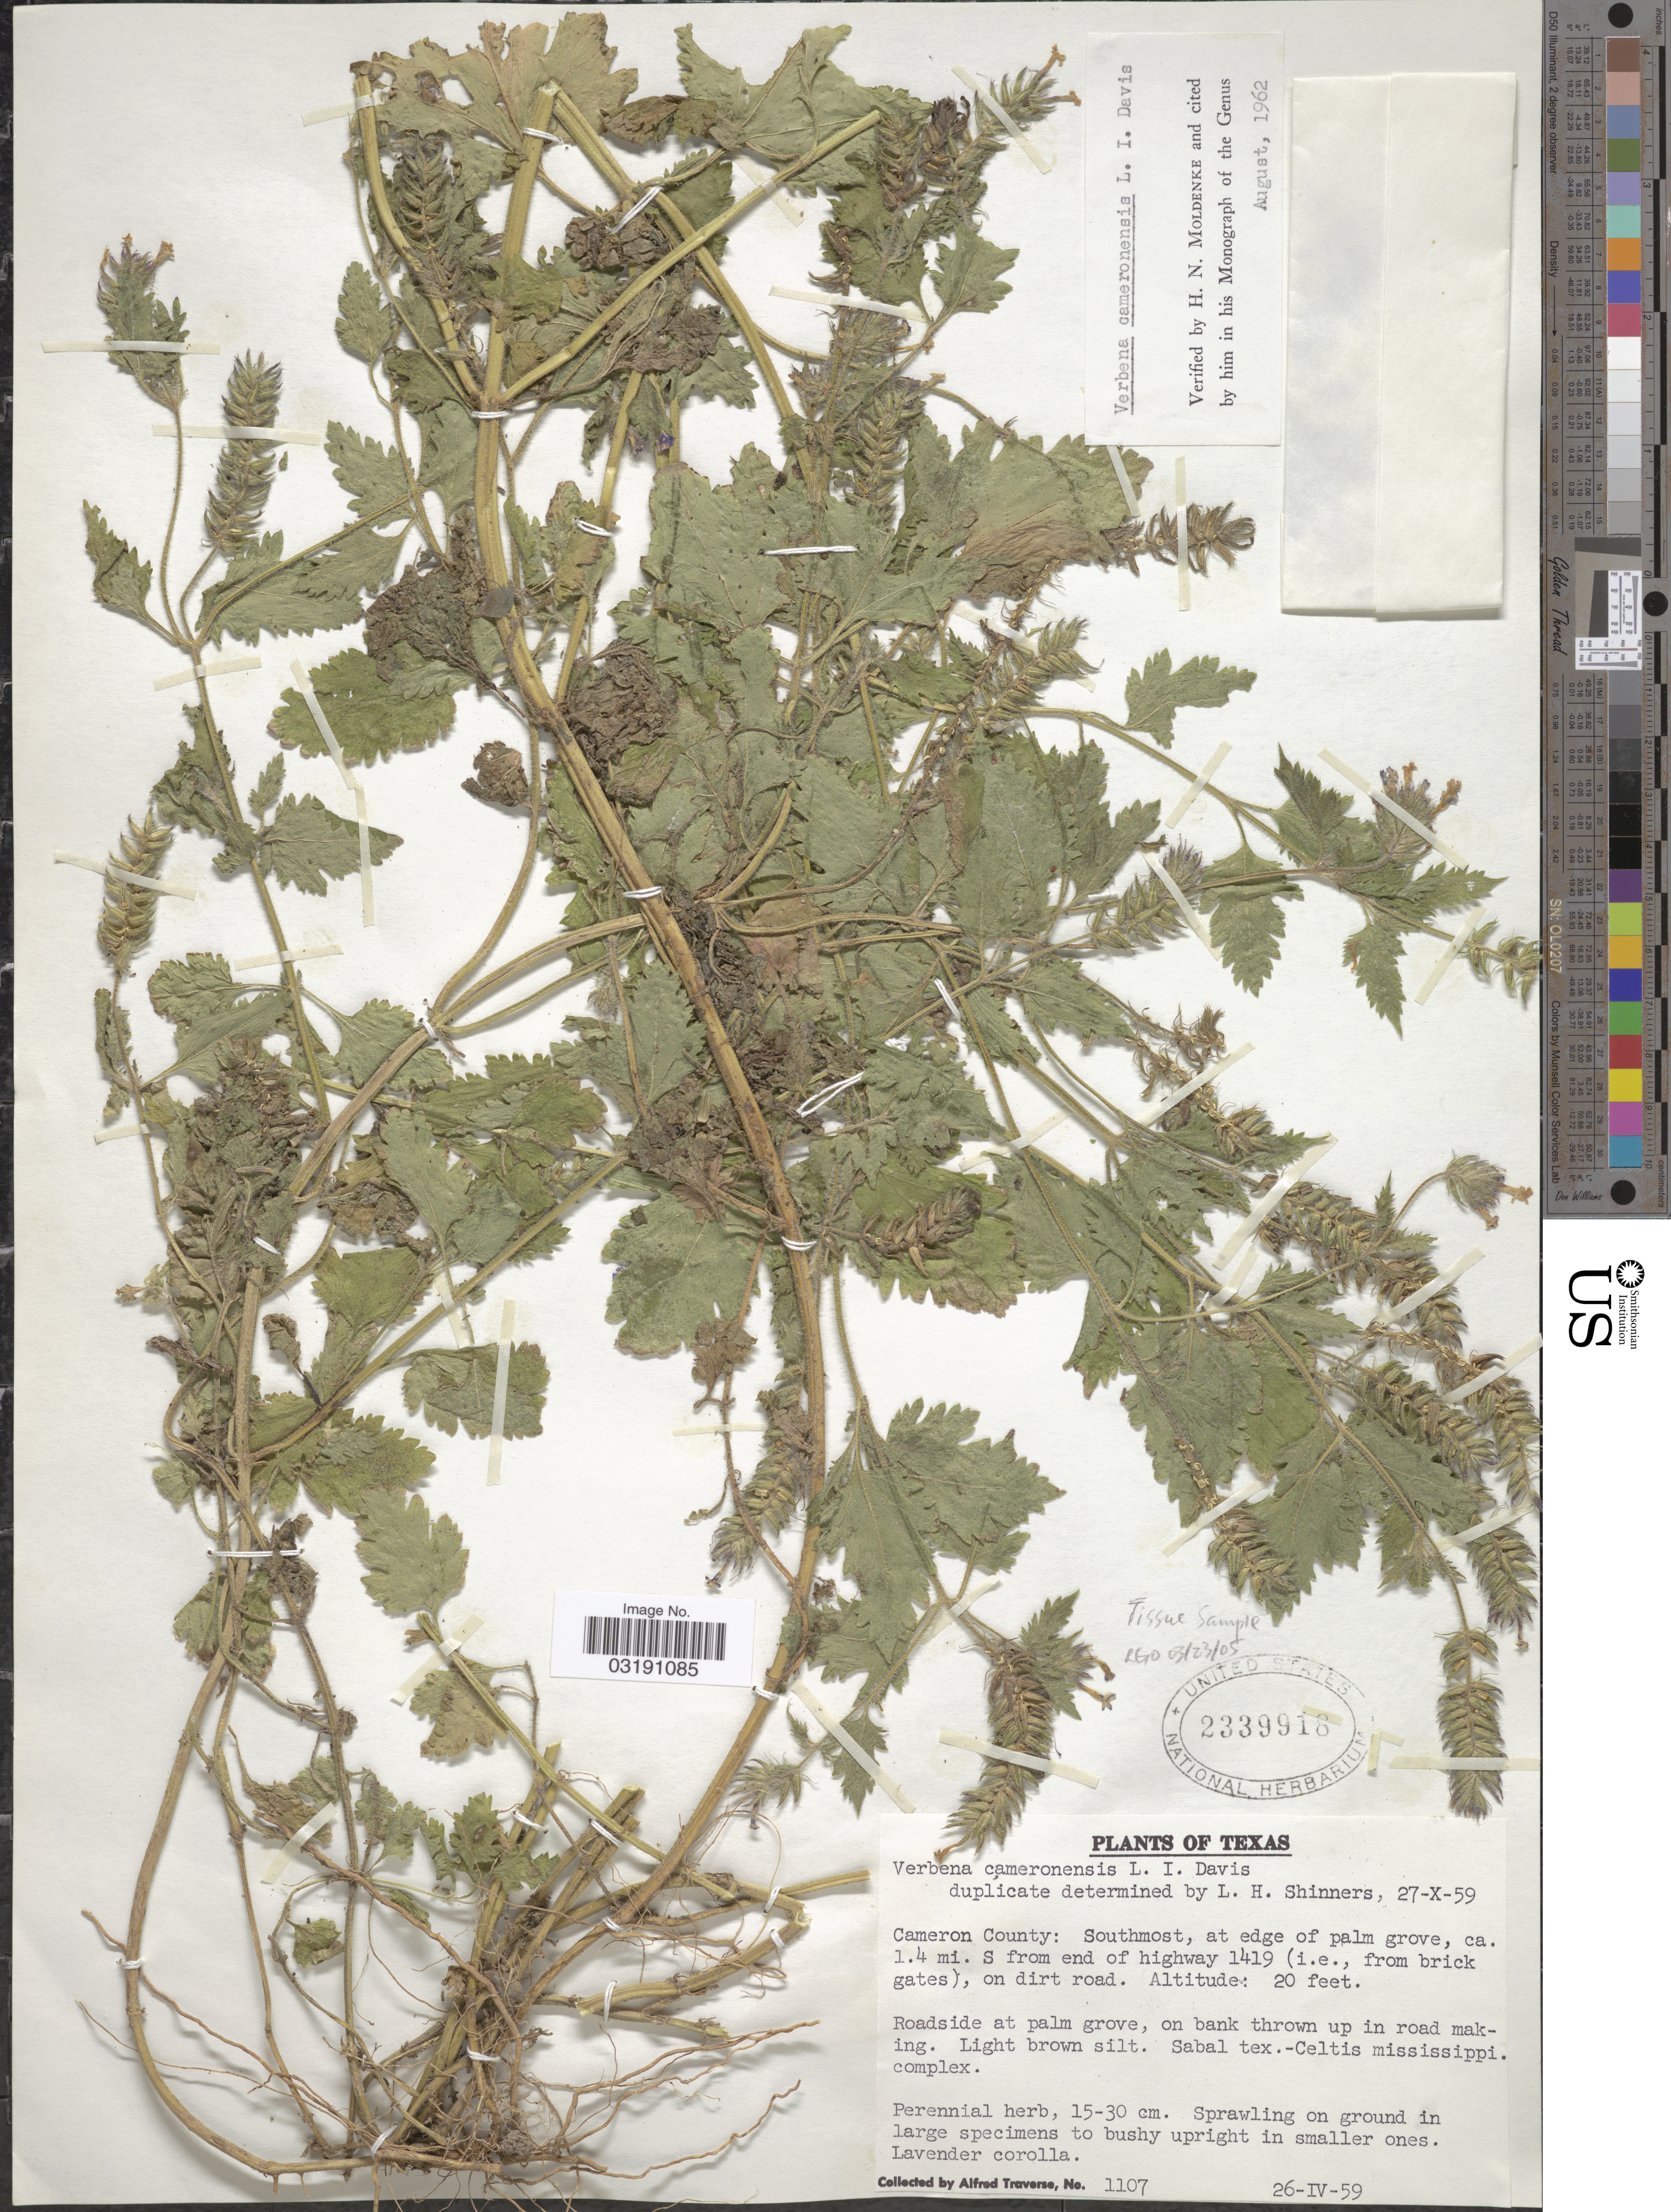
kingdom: Plantae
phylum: Tracheophyta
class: Magnoliopsida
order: Lamiales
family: Verbenaceae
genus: Verbena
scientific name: Verbena cameronensis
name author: L.I. Davis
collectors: A. Traverse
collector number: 1107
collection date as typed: Transcribed d/m/y: 26/4/59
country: United States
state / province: Texas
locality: Cameron County: Southmost, at edge of palm grove, ca. 1.4 mi. S from end of highway 1419 (i.e., from brick gates), on dirt road.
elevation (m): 6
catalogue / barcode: US 2339918